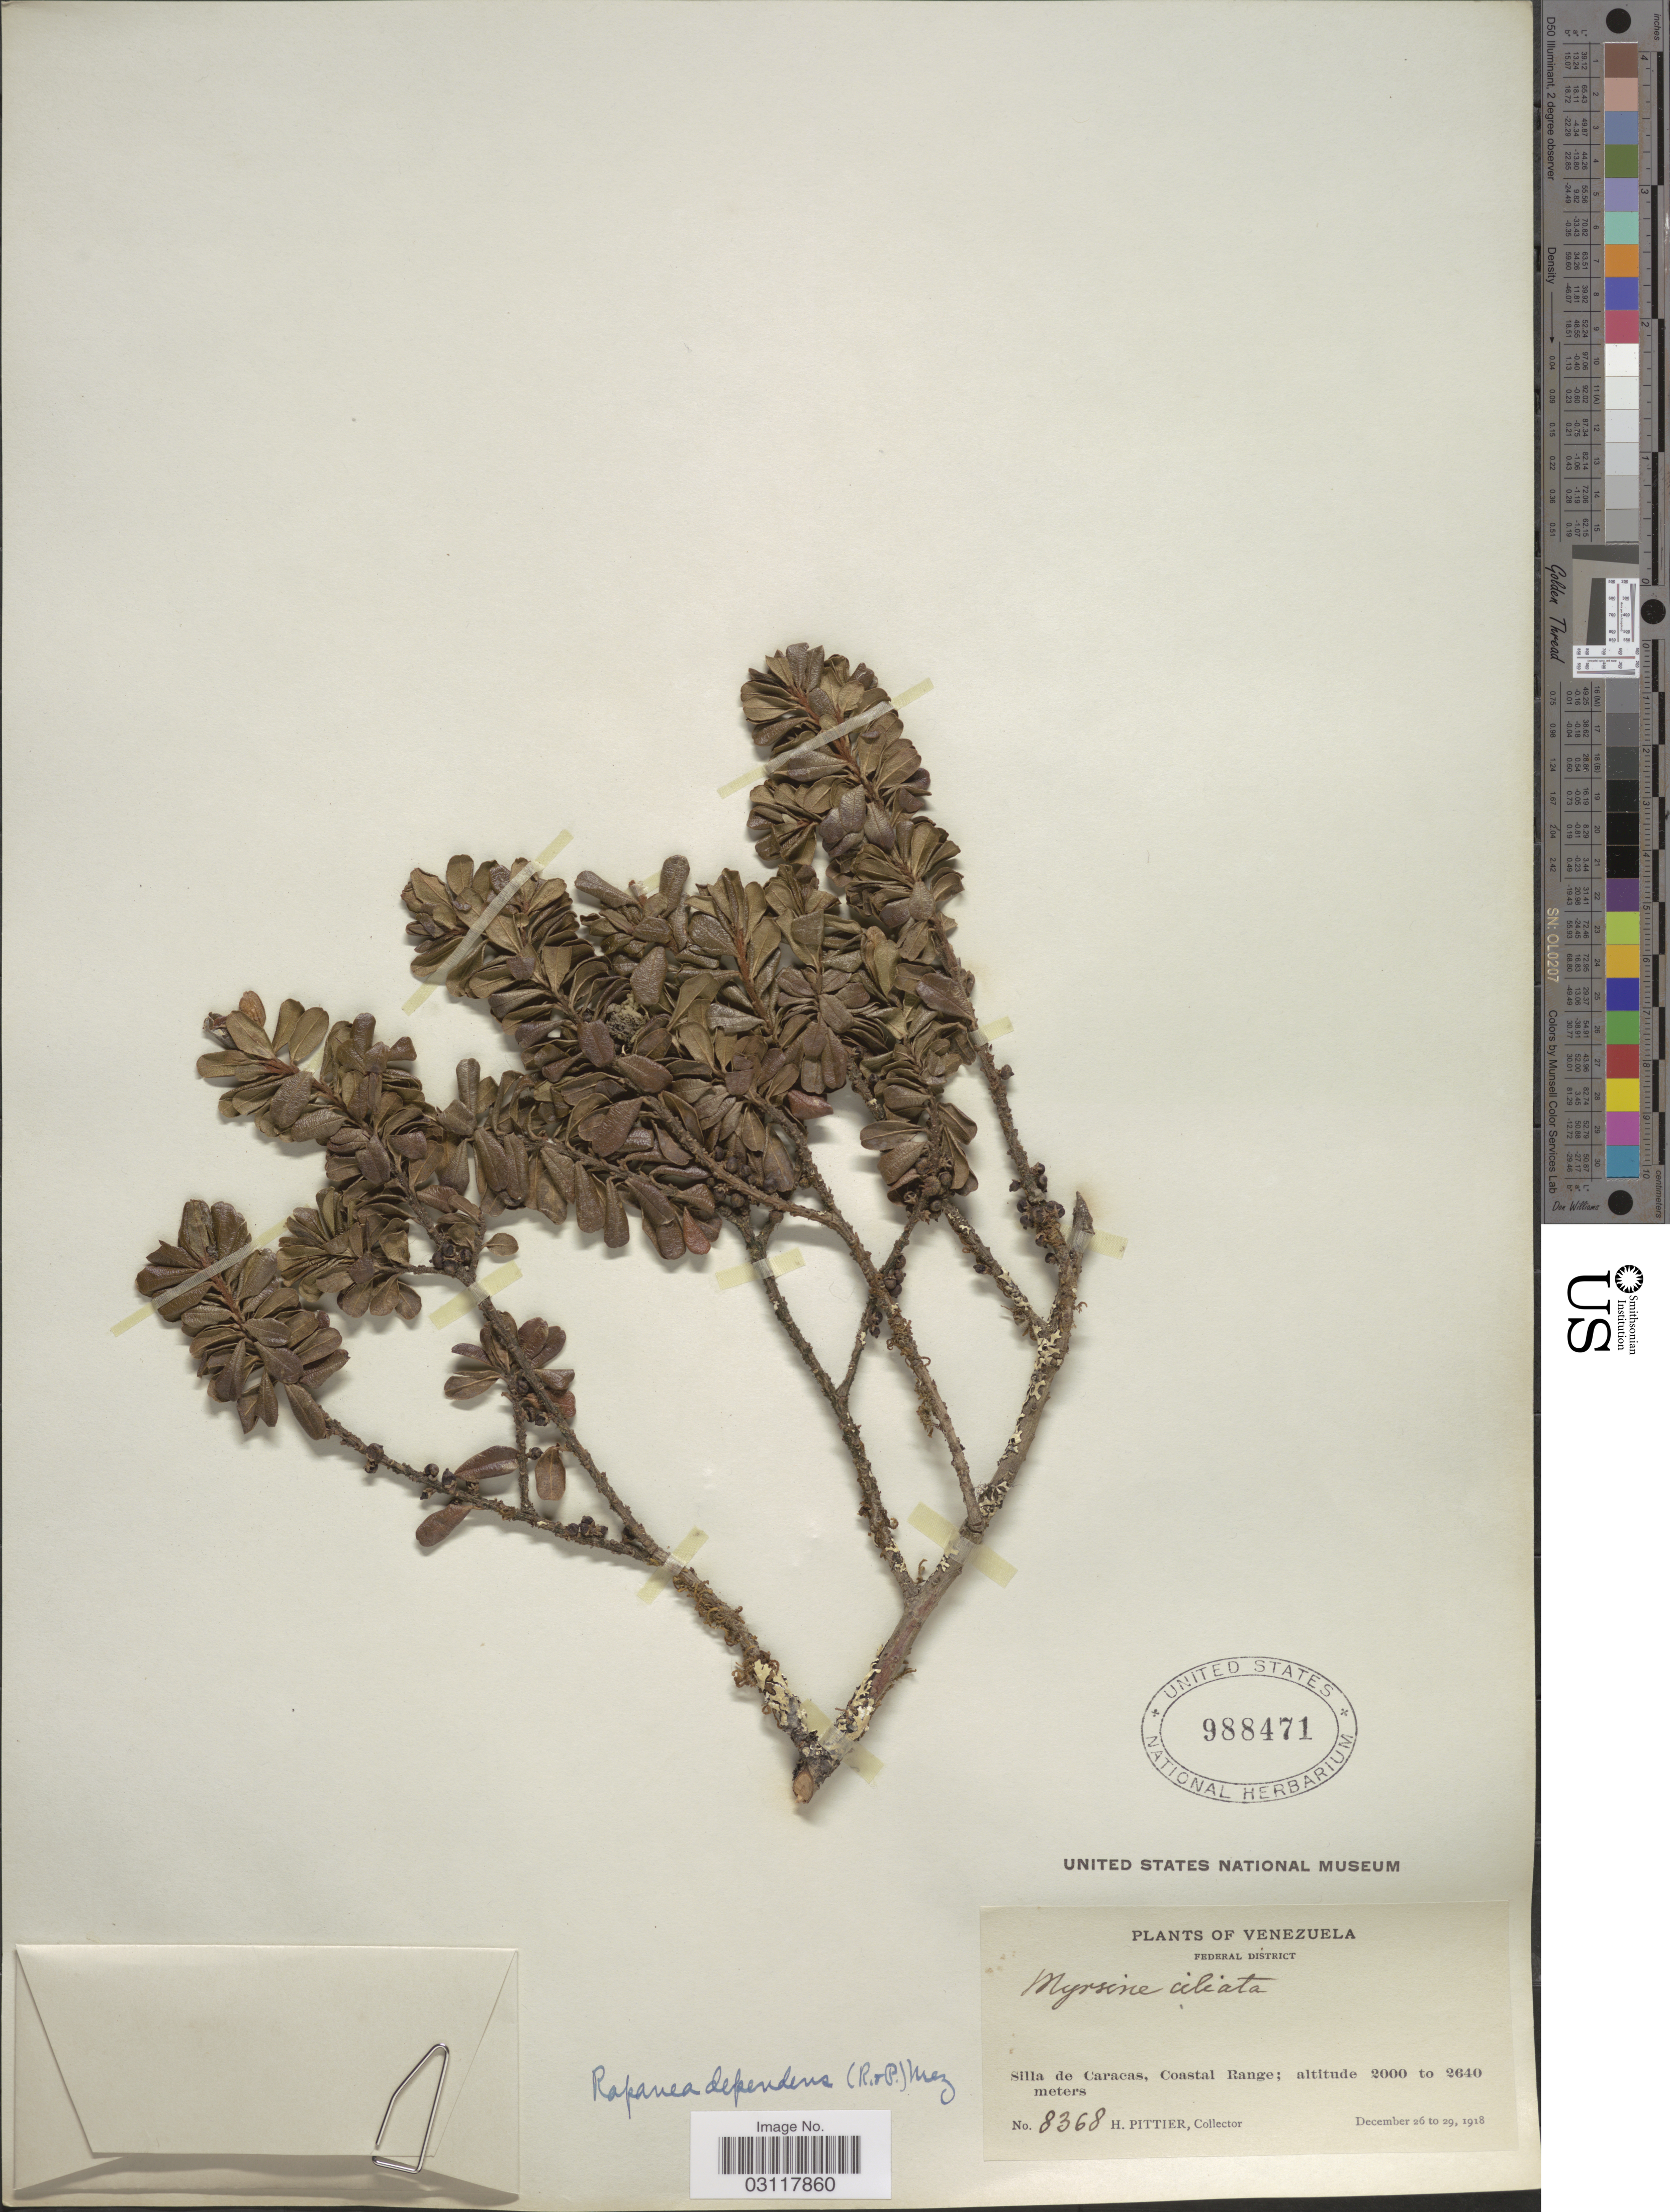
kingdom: Plantae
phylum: Tracheophyta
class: Magnoliopsida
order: Ericales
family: Primulaceae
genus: Rapanea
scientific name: Rapanea dependens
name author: (Ruiz & Pav.) Mez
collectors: H. F. Pittier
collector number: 8368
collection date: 1918-12-26/1918-12-29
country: Venezuela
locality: Federal District. Silla de Caracas, Coastal Range.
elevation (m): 2000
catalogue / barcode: US 988471